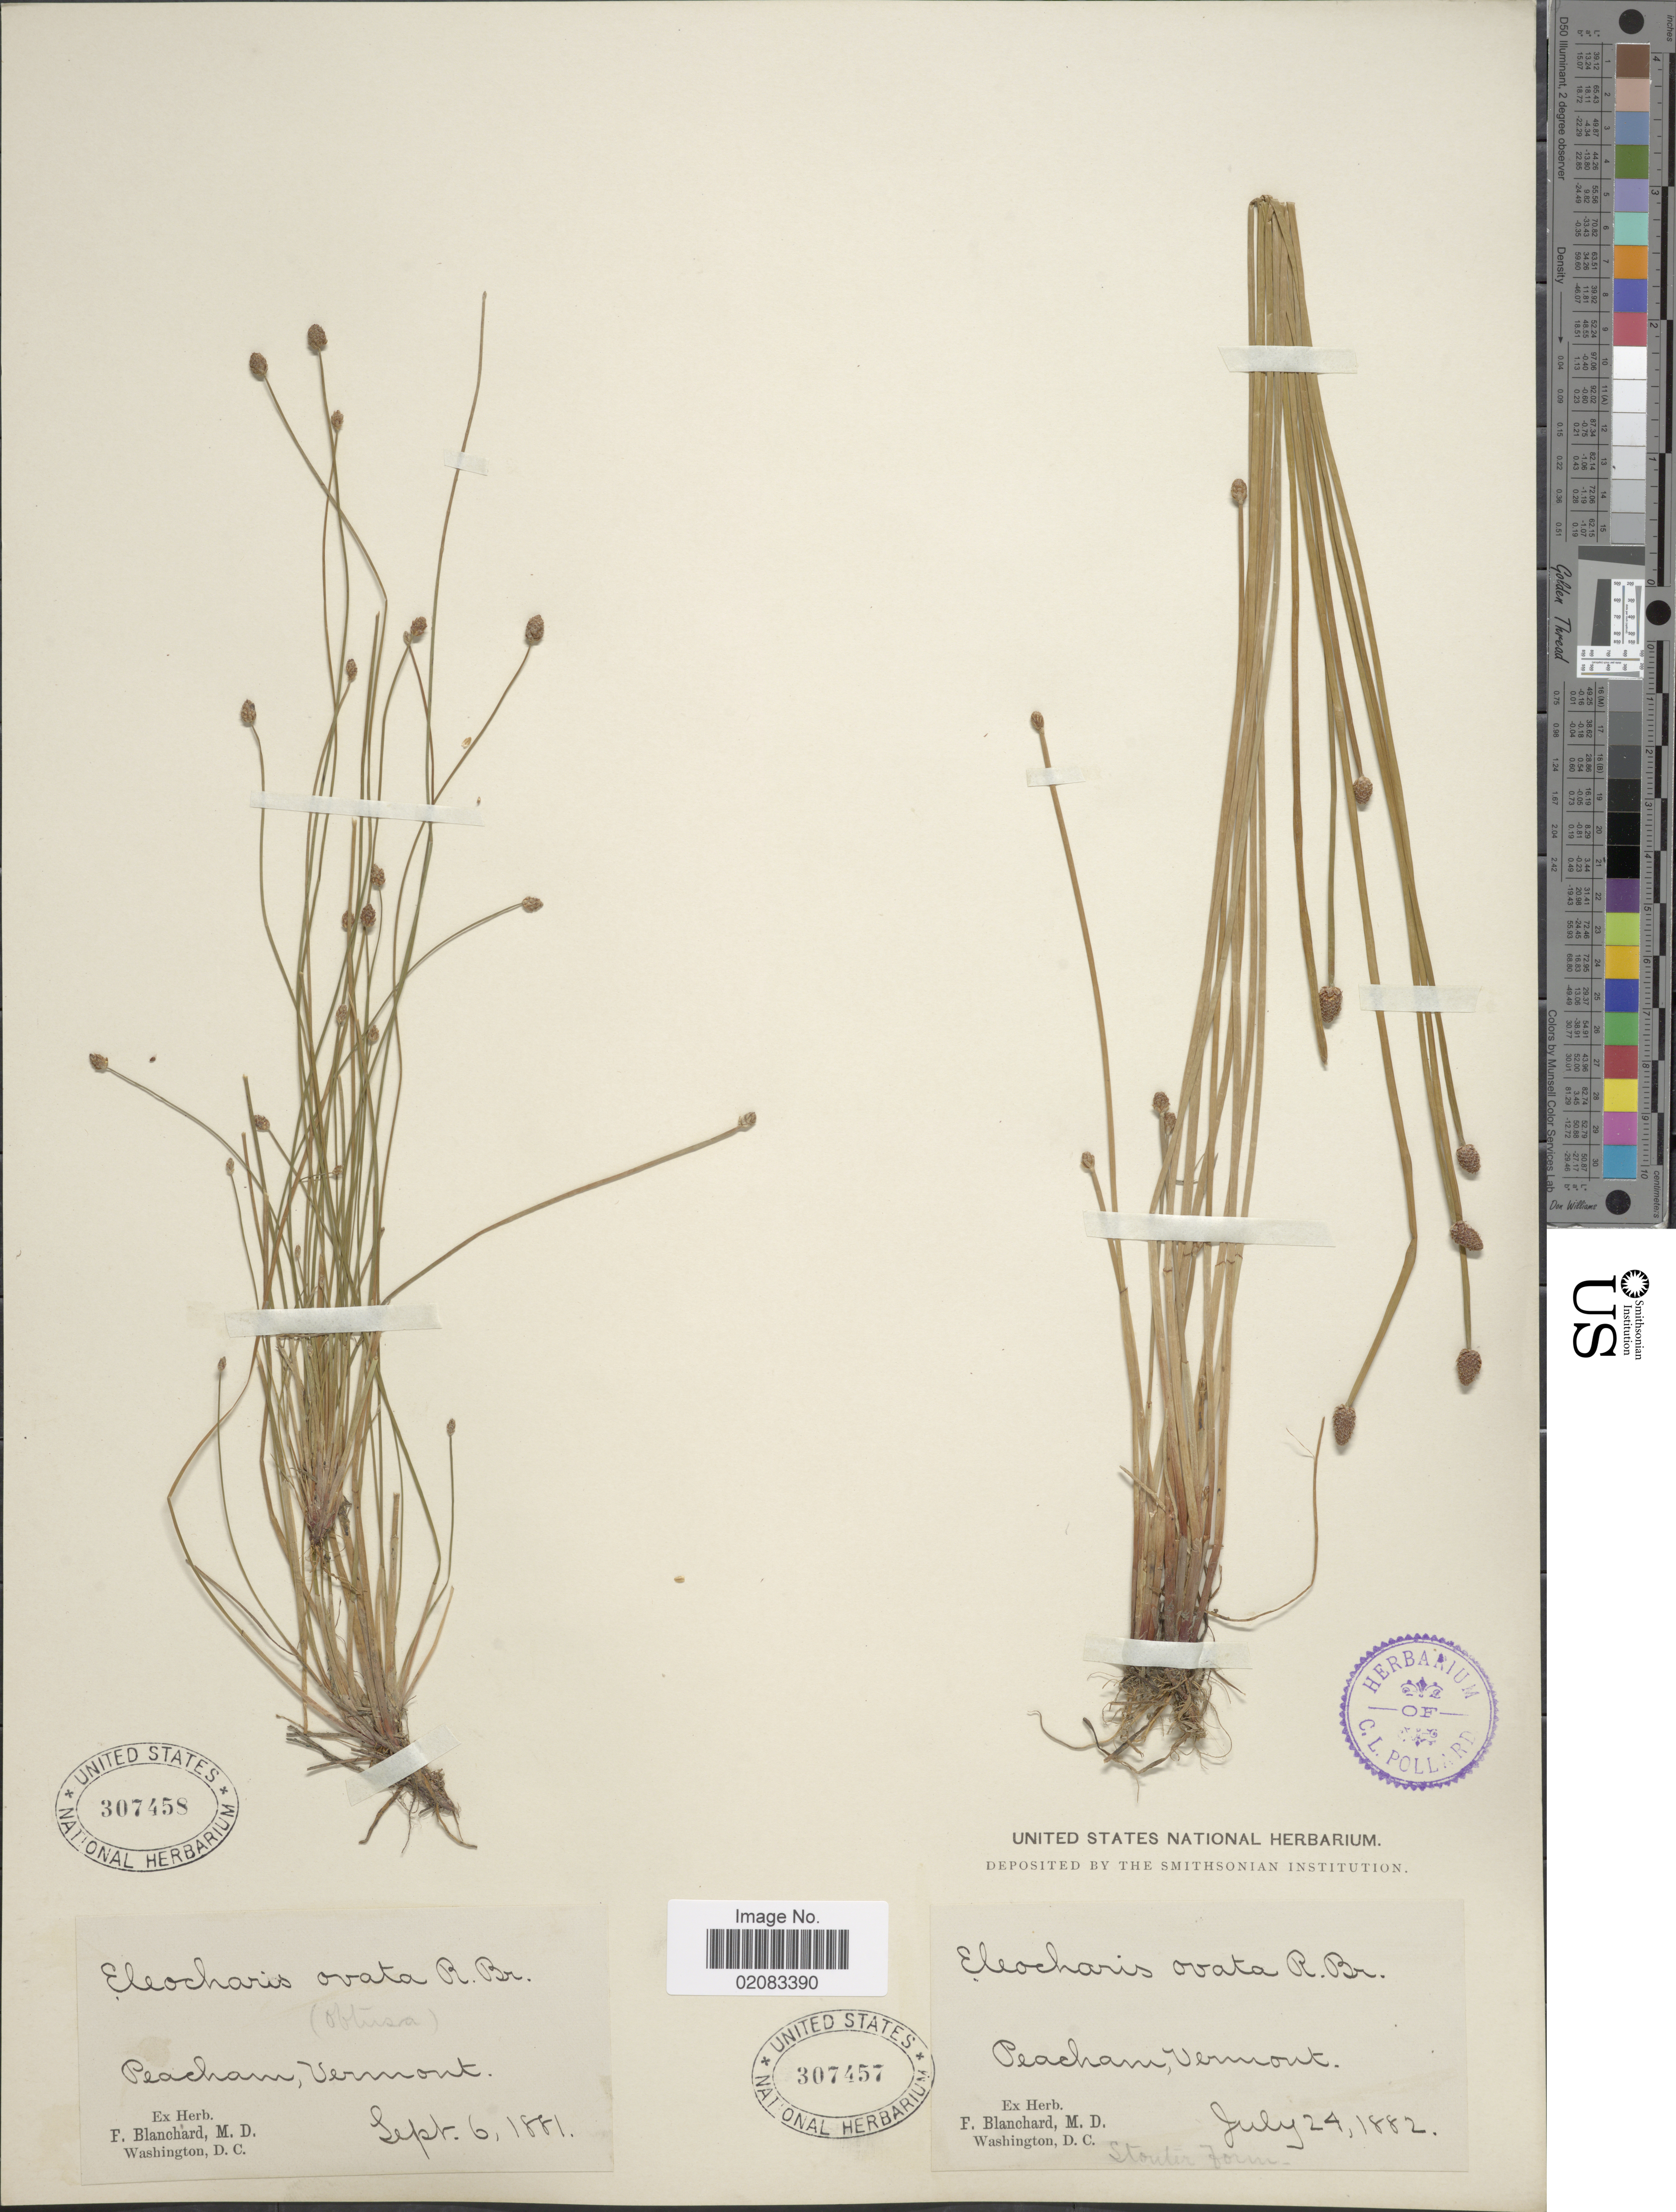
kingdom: Plantae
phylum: Tracheophyta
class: Liliopsida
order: Poales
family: Cyperaceae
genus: Eleocharis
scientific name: Eleocharis obtusa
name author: (Willd.) Schult.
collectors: F. Blanchard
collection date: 1882-07-24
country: United States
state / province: Vermont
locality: Peacham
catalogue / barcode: US 307457